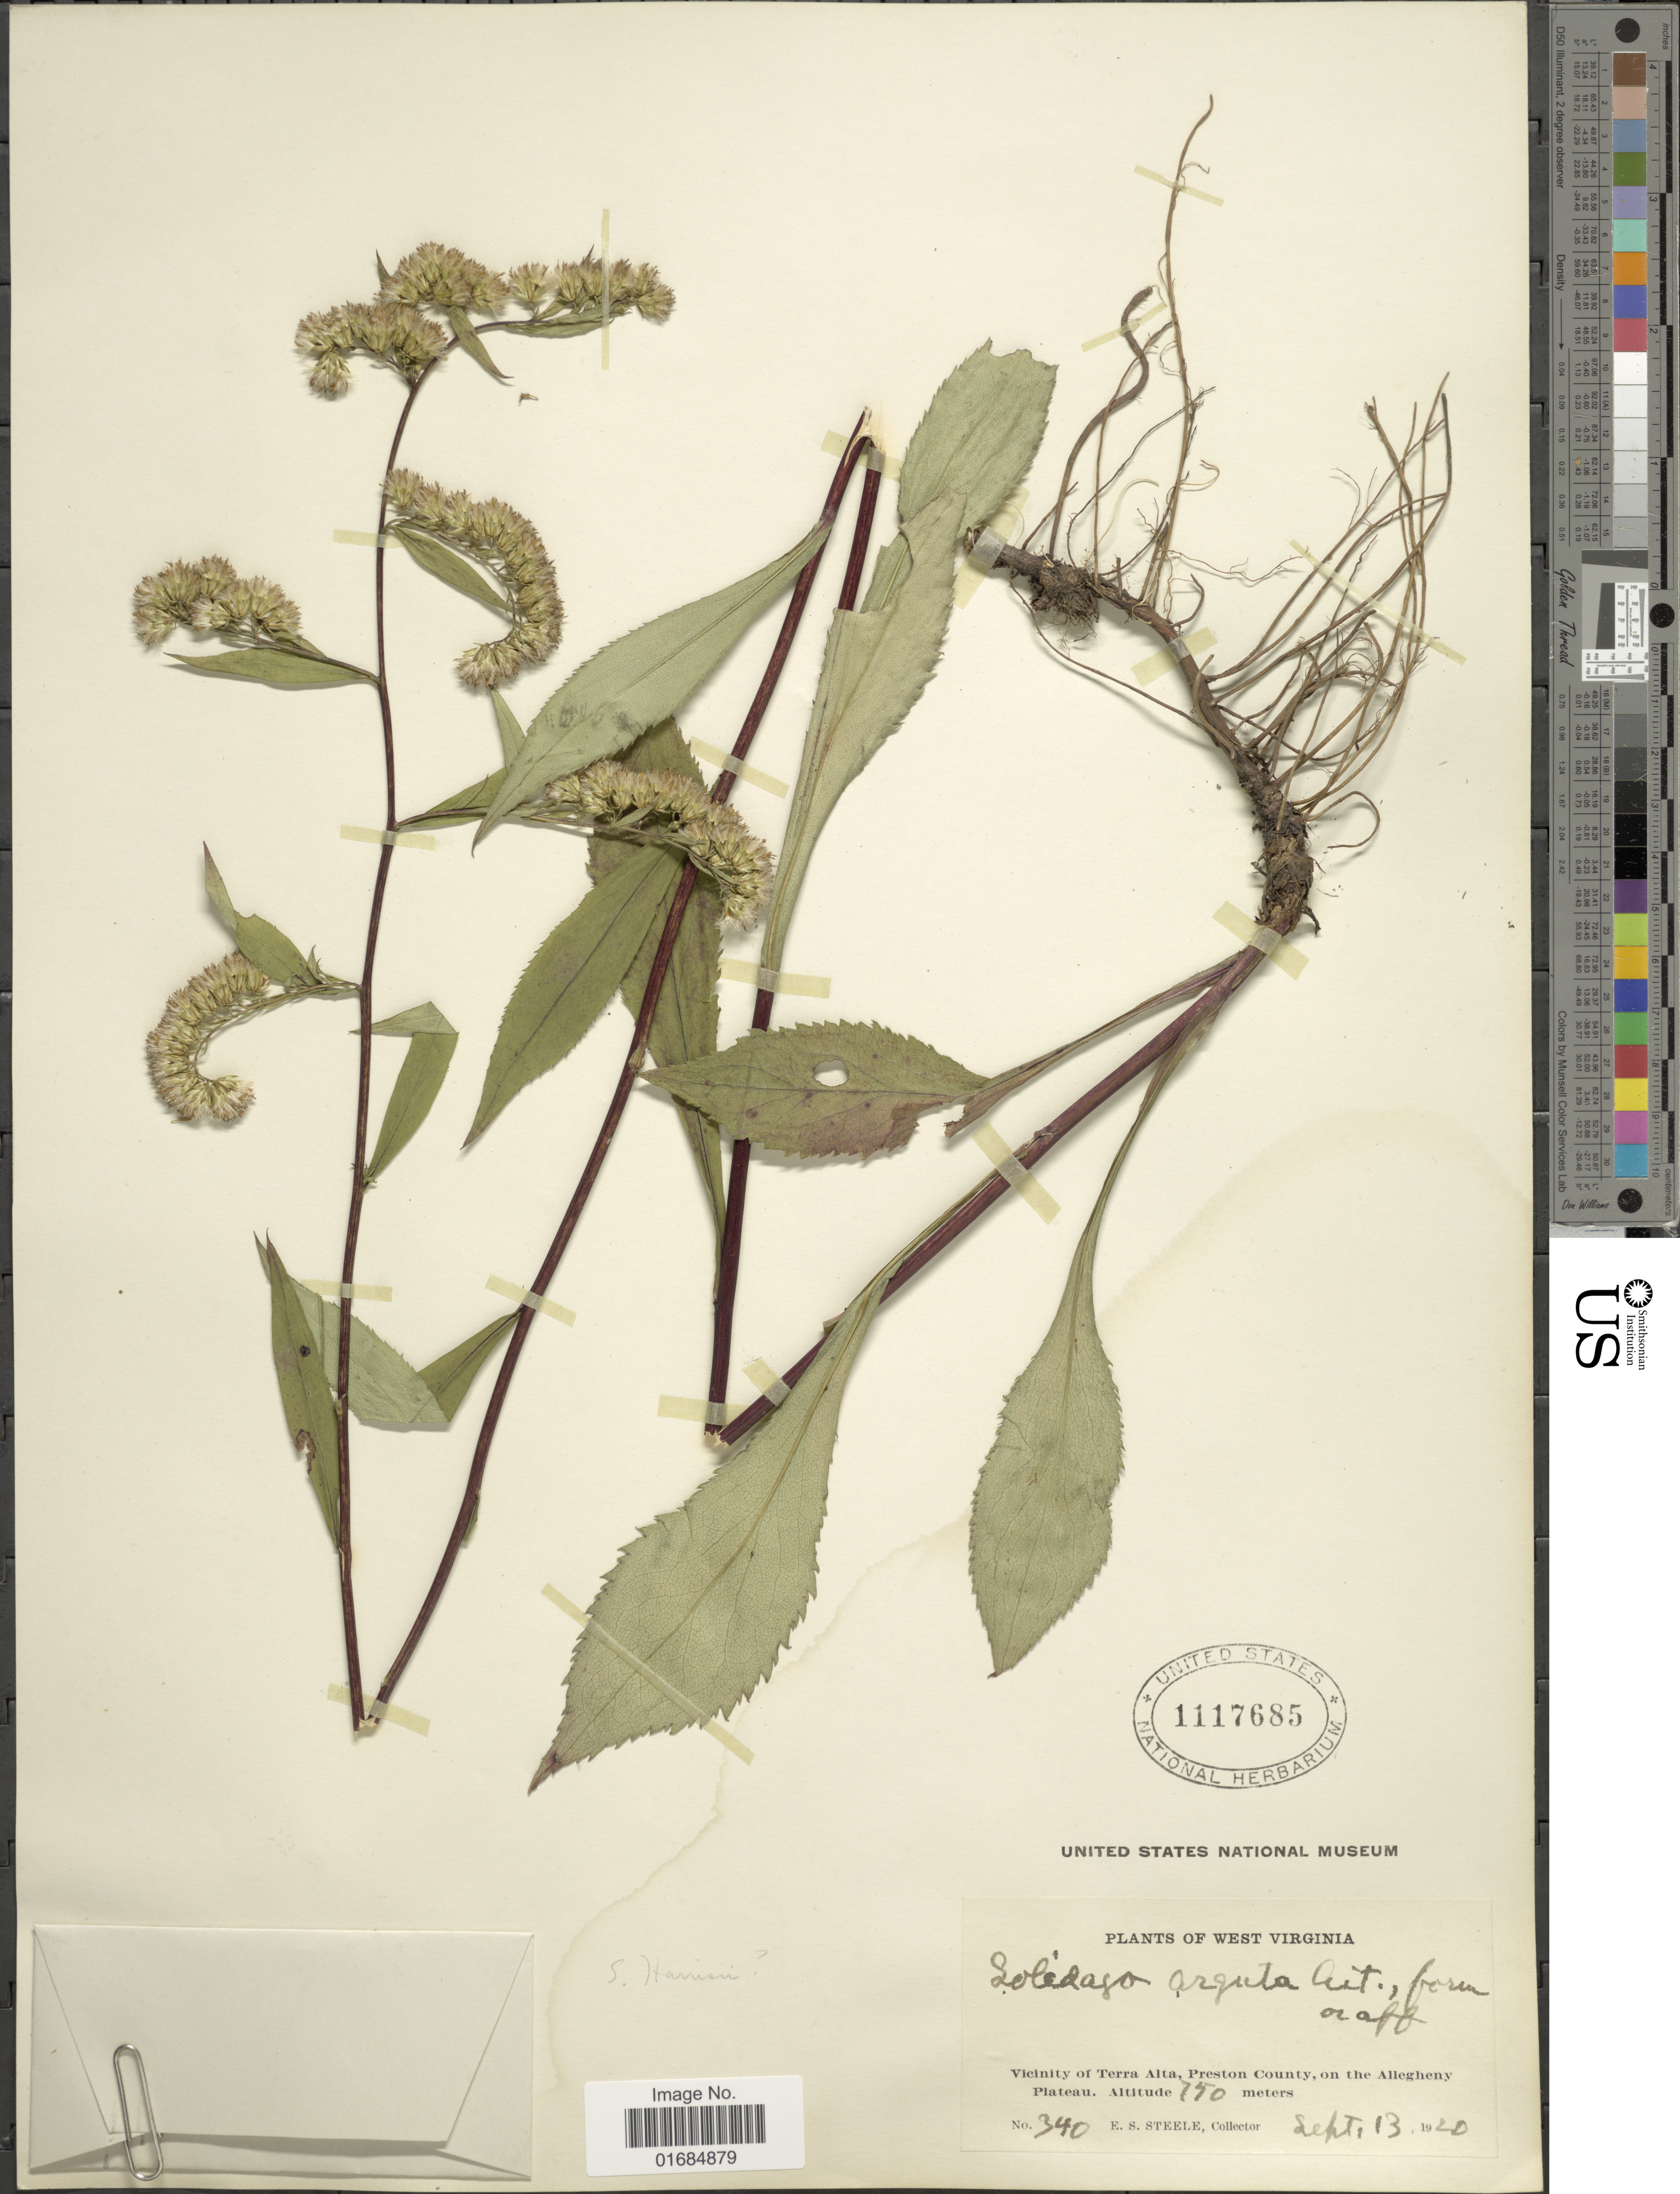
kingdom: Plantae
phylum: Tracheophyta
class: Magnoliopsida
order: Asterales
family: Asteraceae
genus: Solidago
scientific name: Solidago boottii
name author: Hook.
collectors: E. Steele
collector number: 340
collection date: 1920-08-13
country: United States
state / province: West Virginia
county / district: Preston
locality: Vicinity of Terra Alta, Preston County, on the Alleghegy Plateau.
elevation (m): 750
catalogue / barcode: US 1117685